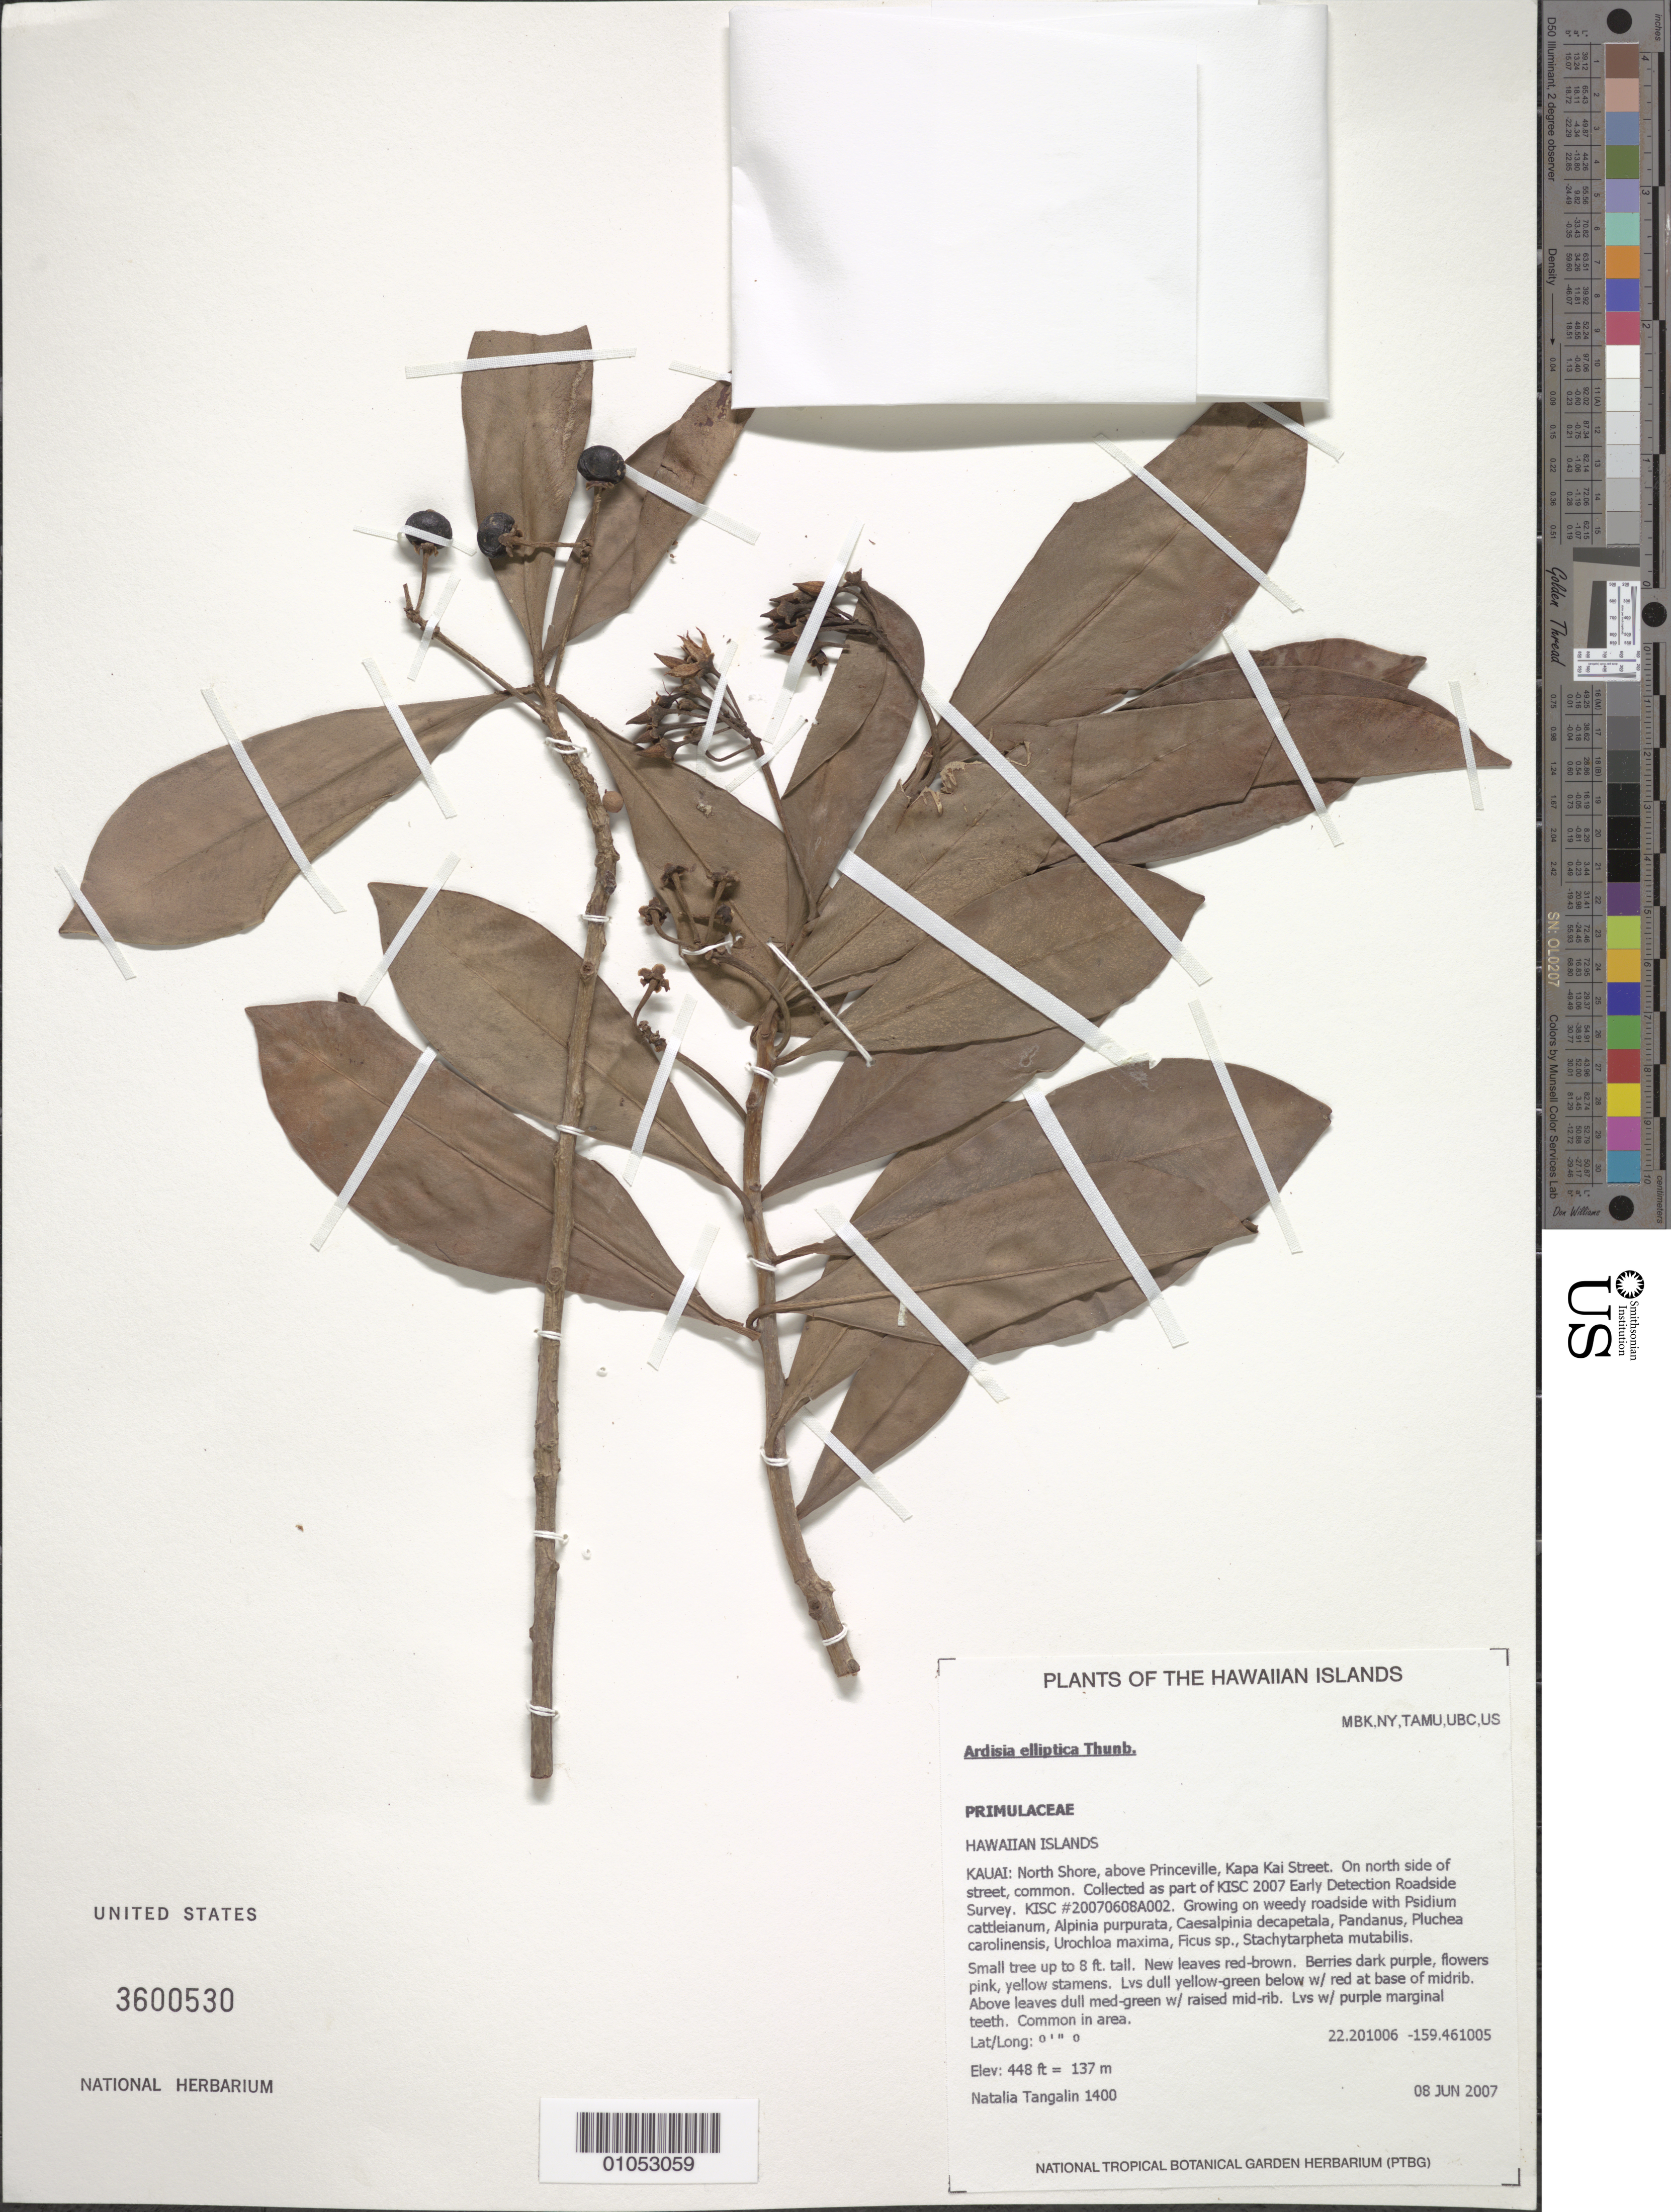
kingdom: Plantae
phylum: Tracheophyta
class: Magnoliopsida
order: Ericales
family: Primulaceae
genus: Ardisia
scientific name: Ardisia elliptica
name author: Thunb.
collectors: N. Tangalin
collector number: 1400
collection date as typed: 8 Jun 2007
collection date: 2007-06-08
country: United States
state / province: Hawaii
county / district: Kaui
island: Kaua'i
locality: North Shore, above Princeville, Kapa Kai Street. On North side of street common.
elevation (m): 137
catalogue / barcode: US 3600530